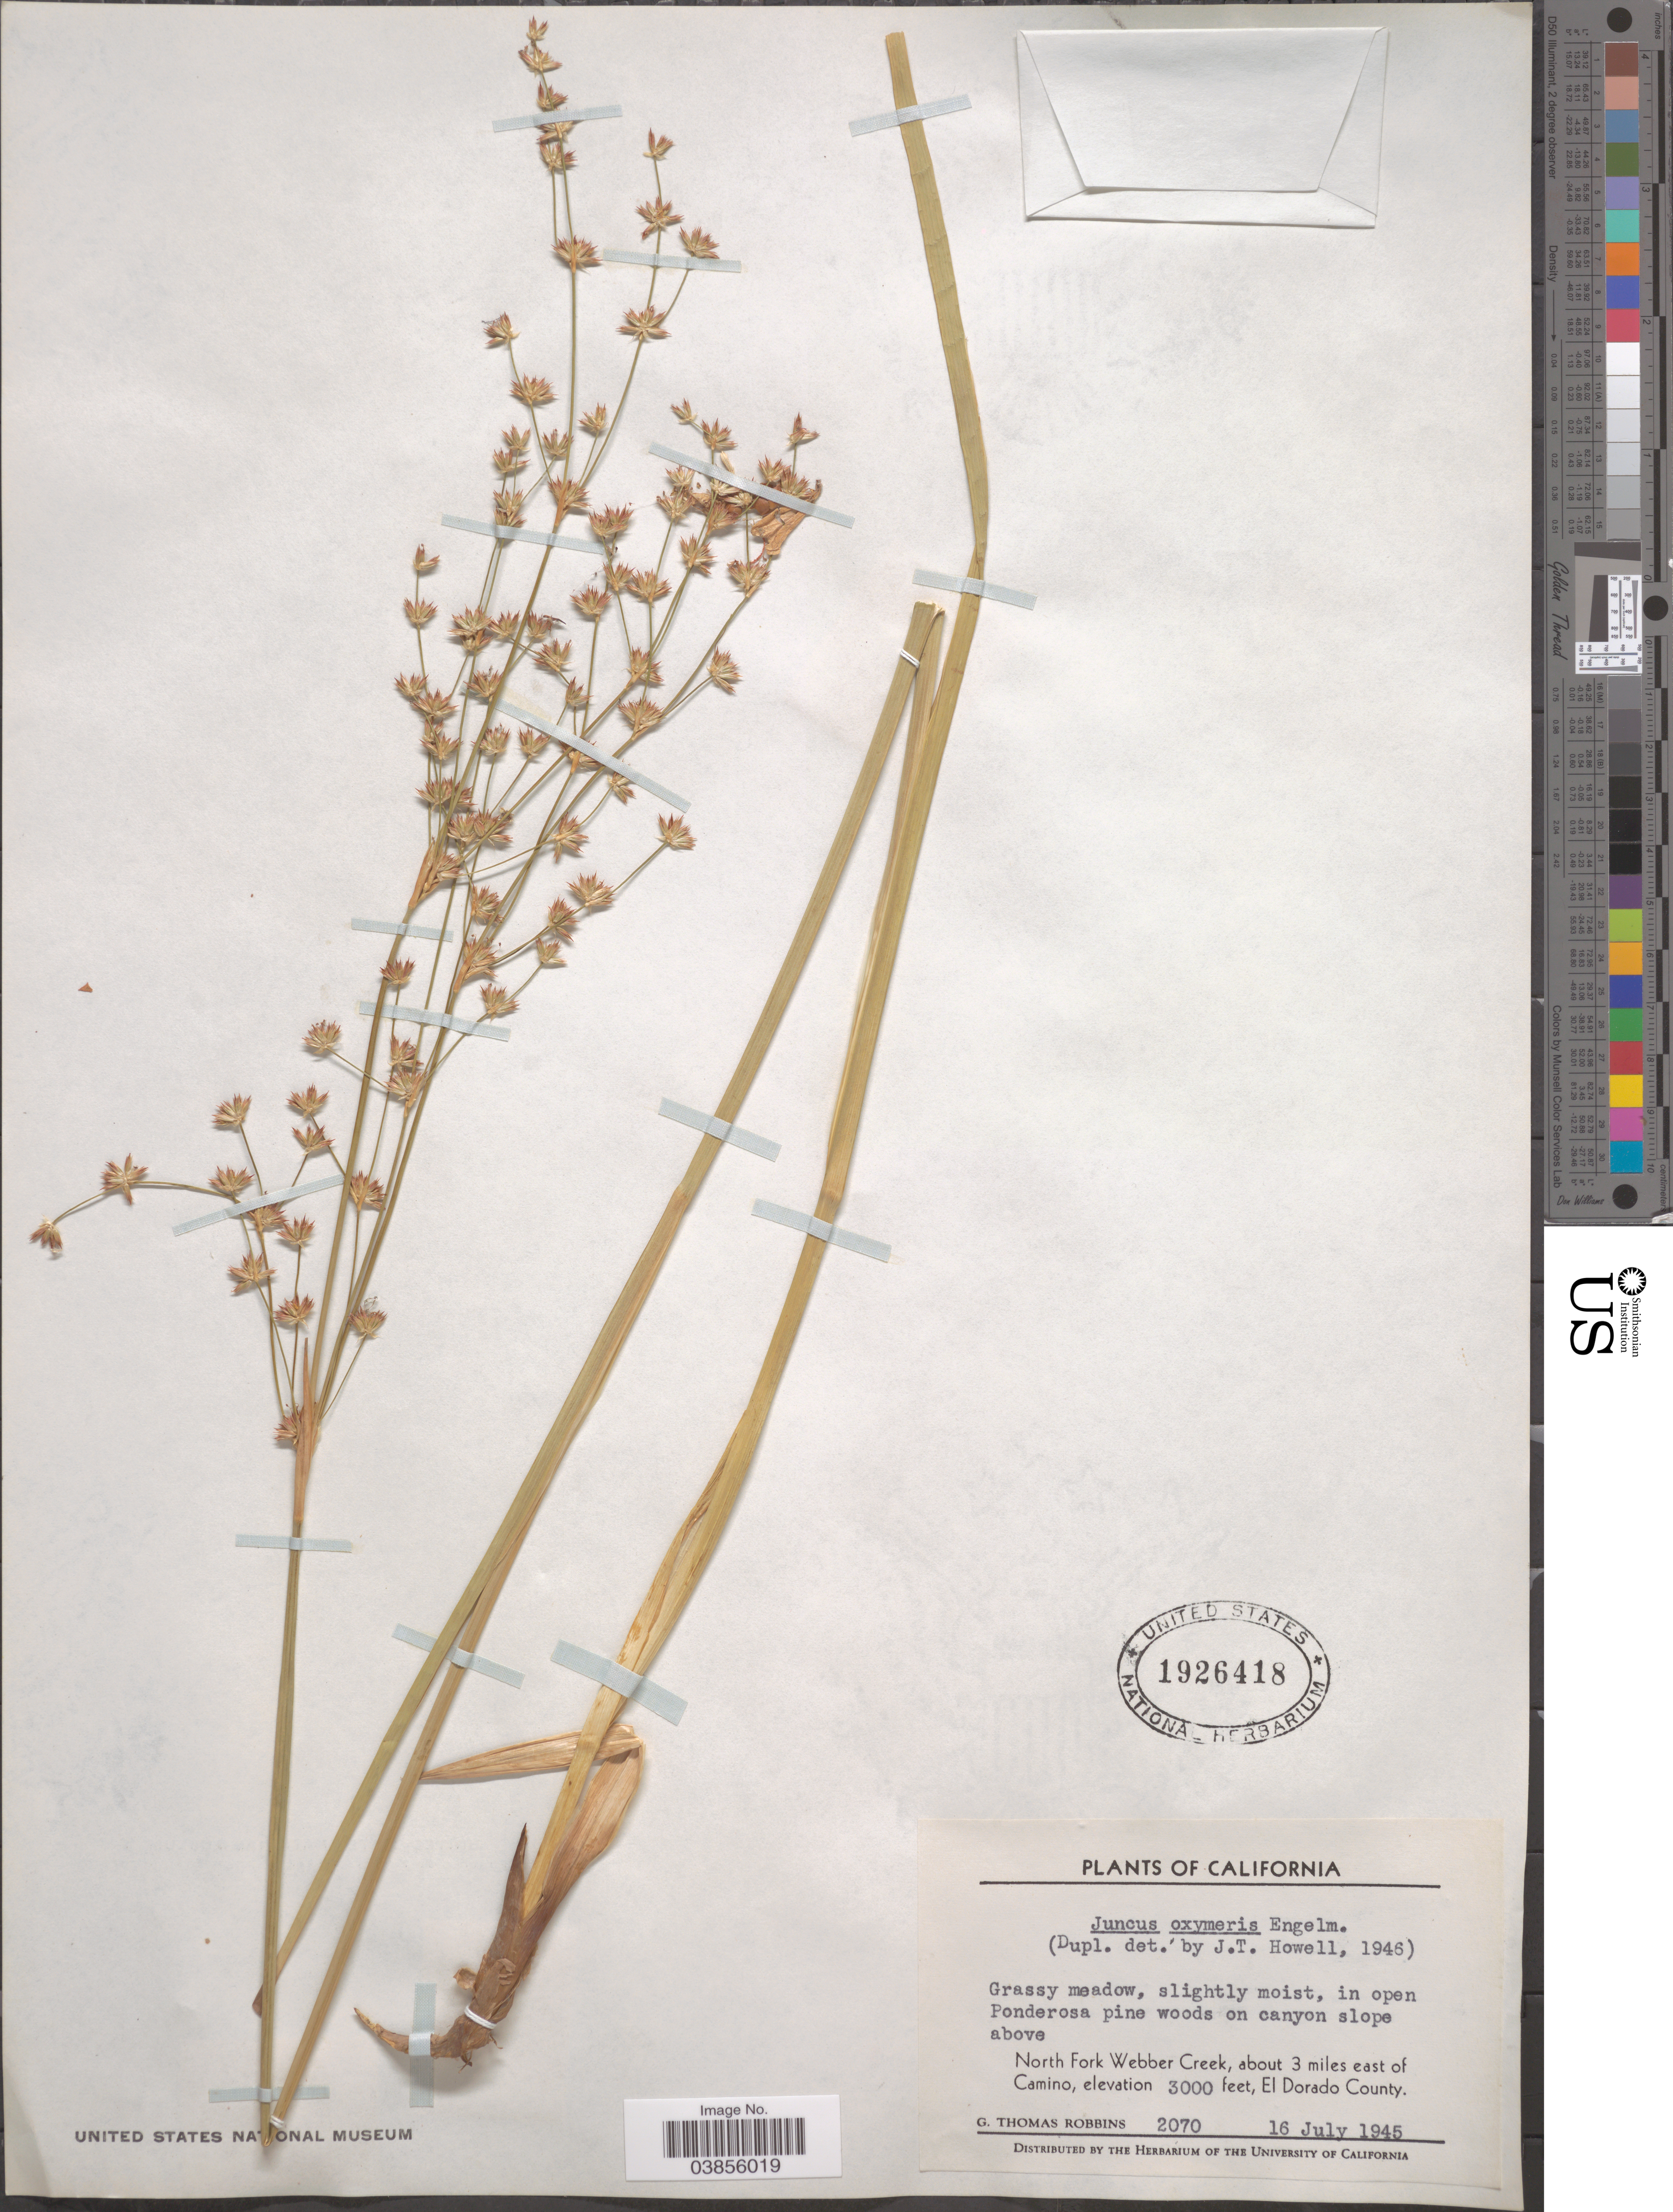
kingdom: Plantae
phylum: Tracheophyta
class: Liliopsida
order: Poales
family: Juncaceae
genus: Juncus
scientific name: Juncus oxymeris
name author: Engelm.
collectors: G. T. Robbins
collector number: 2070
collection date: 1945-07-16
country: United States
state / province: California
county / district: El Dorado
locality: On canyon slope above North Fork Webber Creek, about 3 miles east of Camino, El Dorado County.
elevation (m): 914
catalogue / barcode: US 1926418